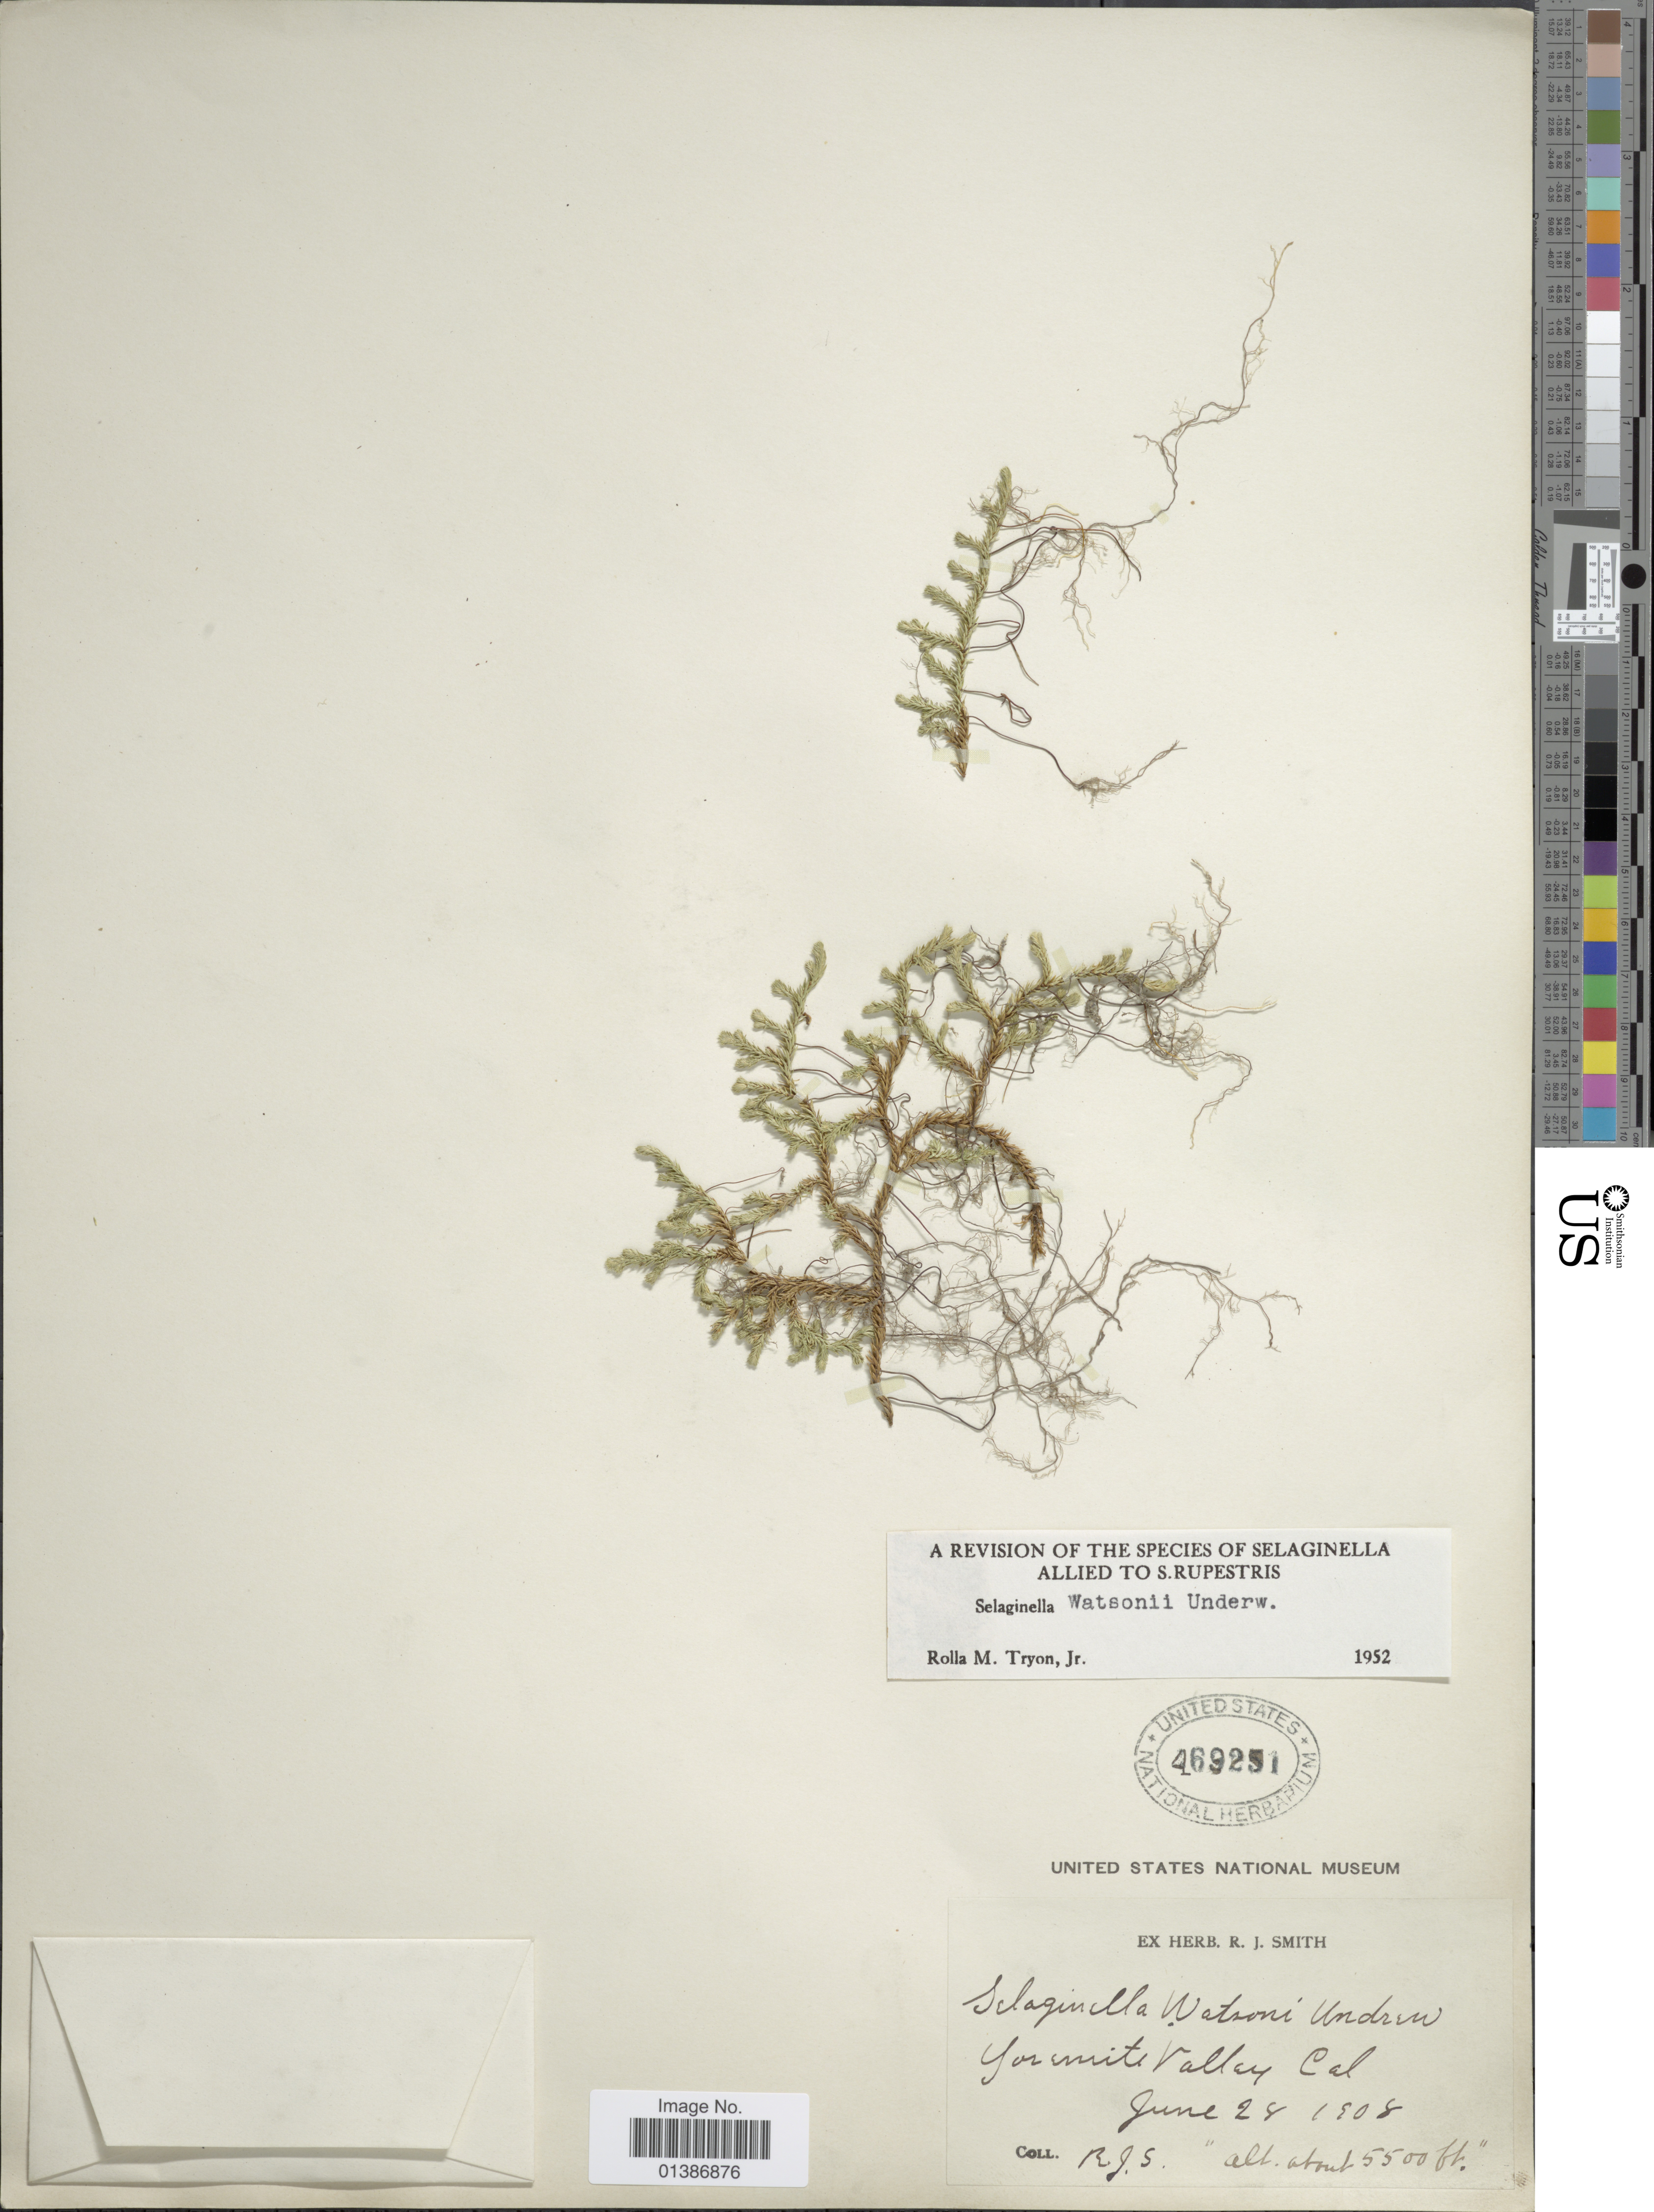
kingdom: Plantae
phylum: Tracheophyta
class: Lycopodiopsida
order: Selaginellales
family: Selaginellaceae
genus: Selaginella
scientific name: Selaginella watsonii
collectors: R. J. Smith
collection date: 1908-06-28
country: United States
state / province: California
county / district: Mariposa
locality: Yosemite Valley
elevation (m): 1676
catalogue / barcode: US 469251